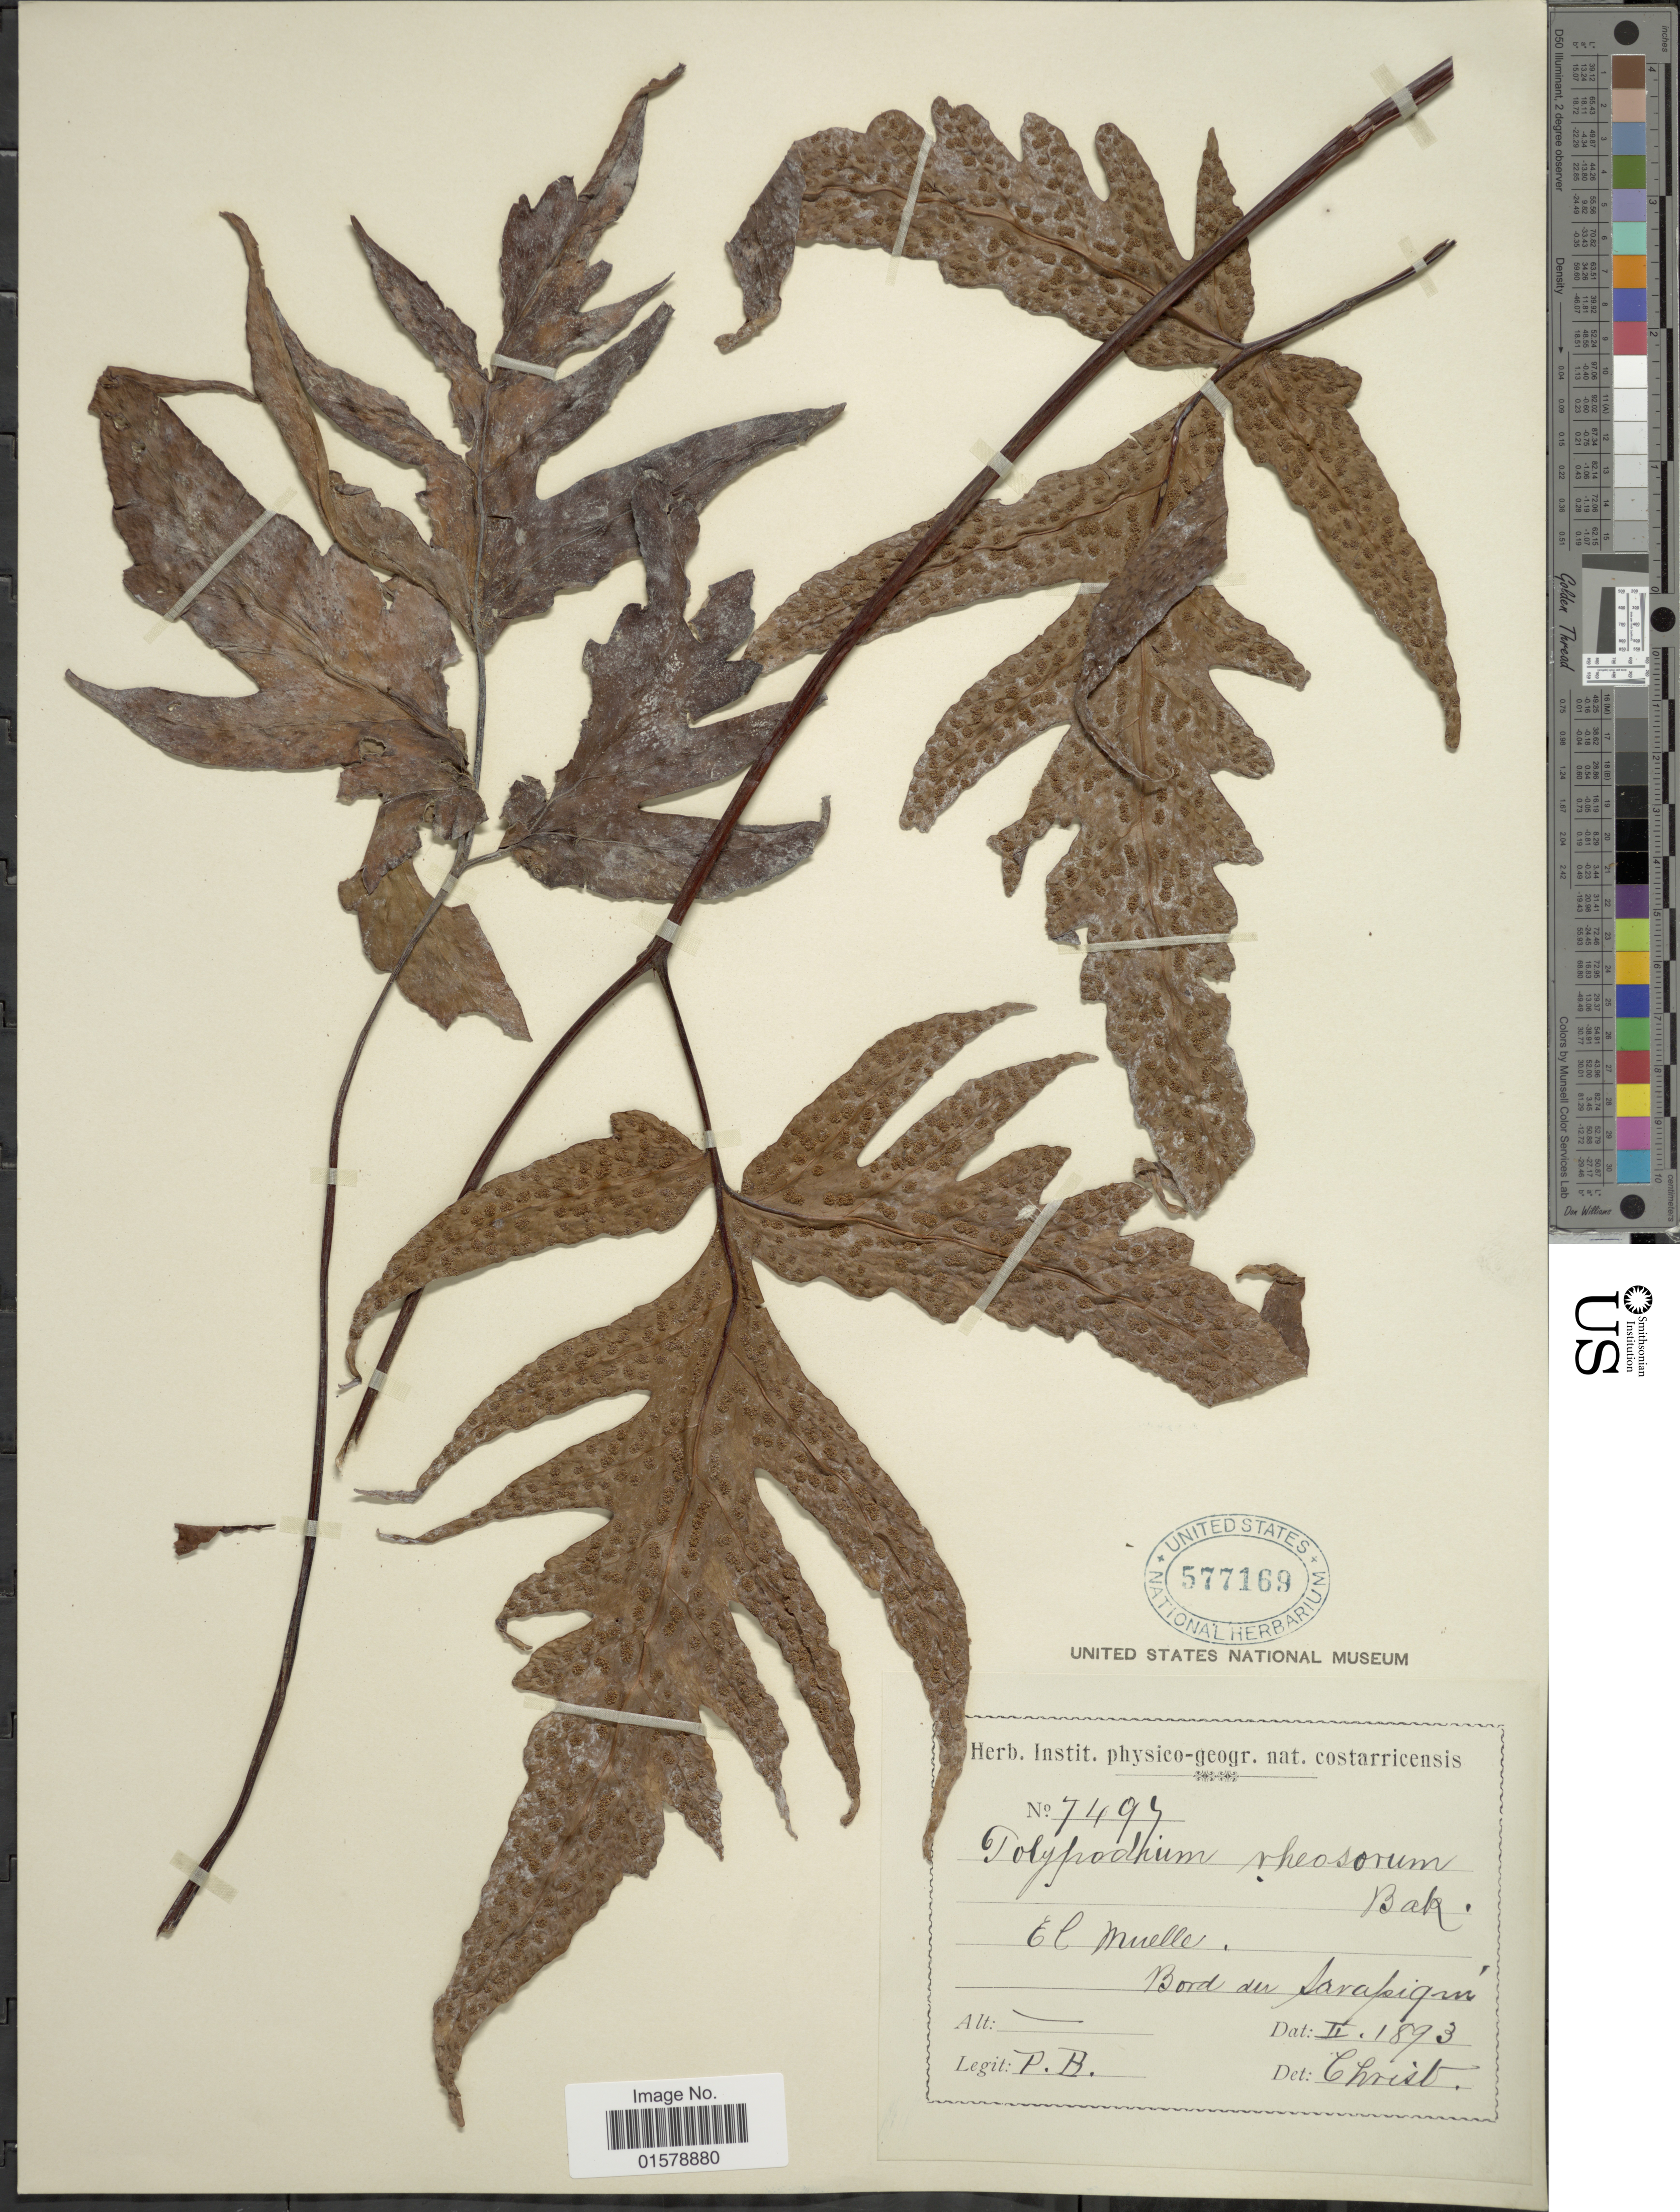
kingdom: Plantae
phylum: Tracheophyta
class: Polypodiopsida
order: Polypodiales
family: Tectariaceae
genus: Tectaria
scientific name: Tectaria subebenea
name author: (Christ) C. Chr.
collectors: P. B.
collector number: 7499*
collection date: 1893-02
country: Costa Rica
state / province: Heredia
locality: El Muelle, bord du Sarapiquí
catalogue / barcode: US 577169